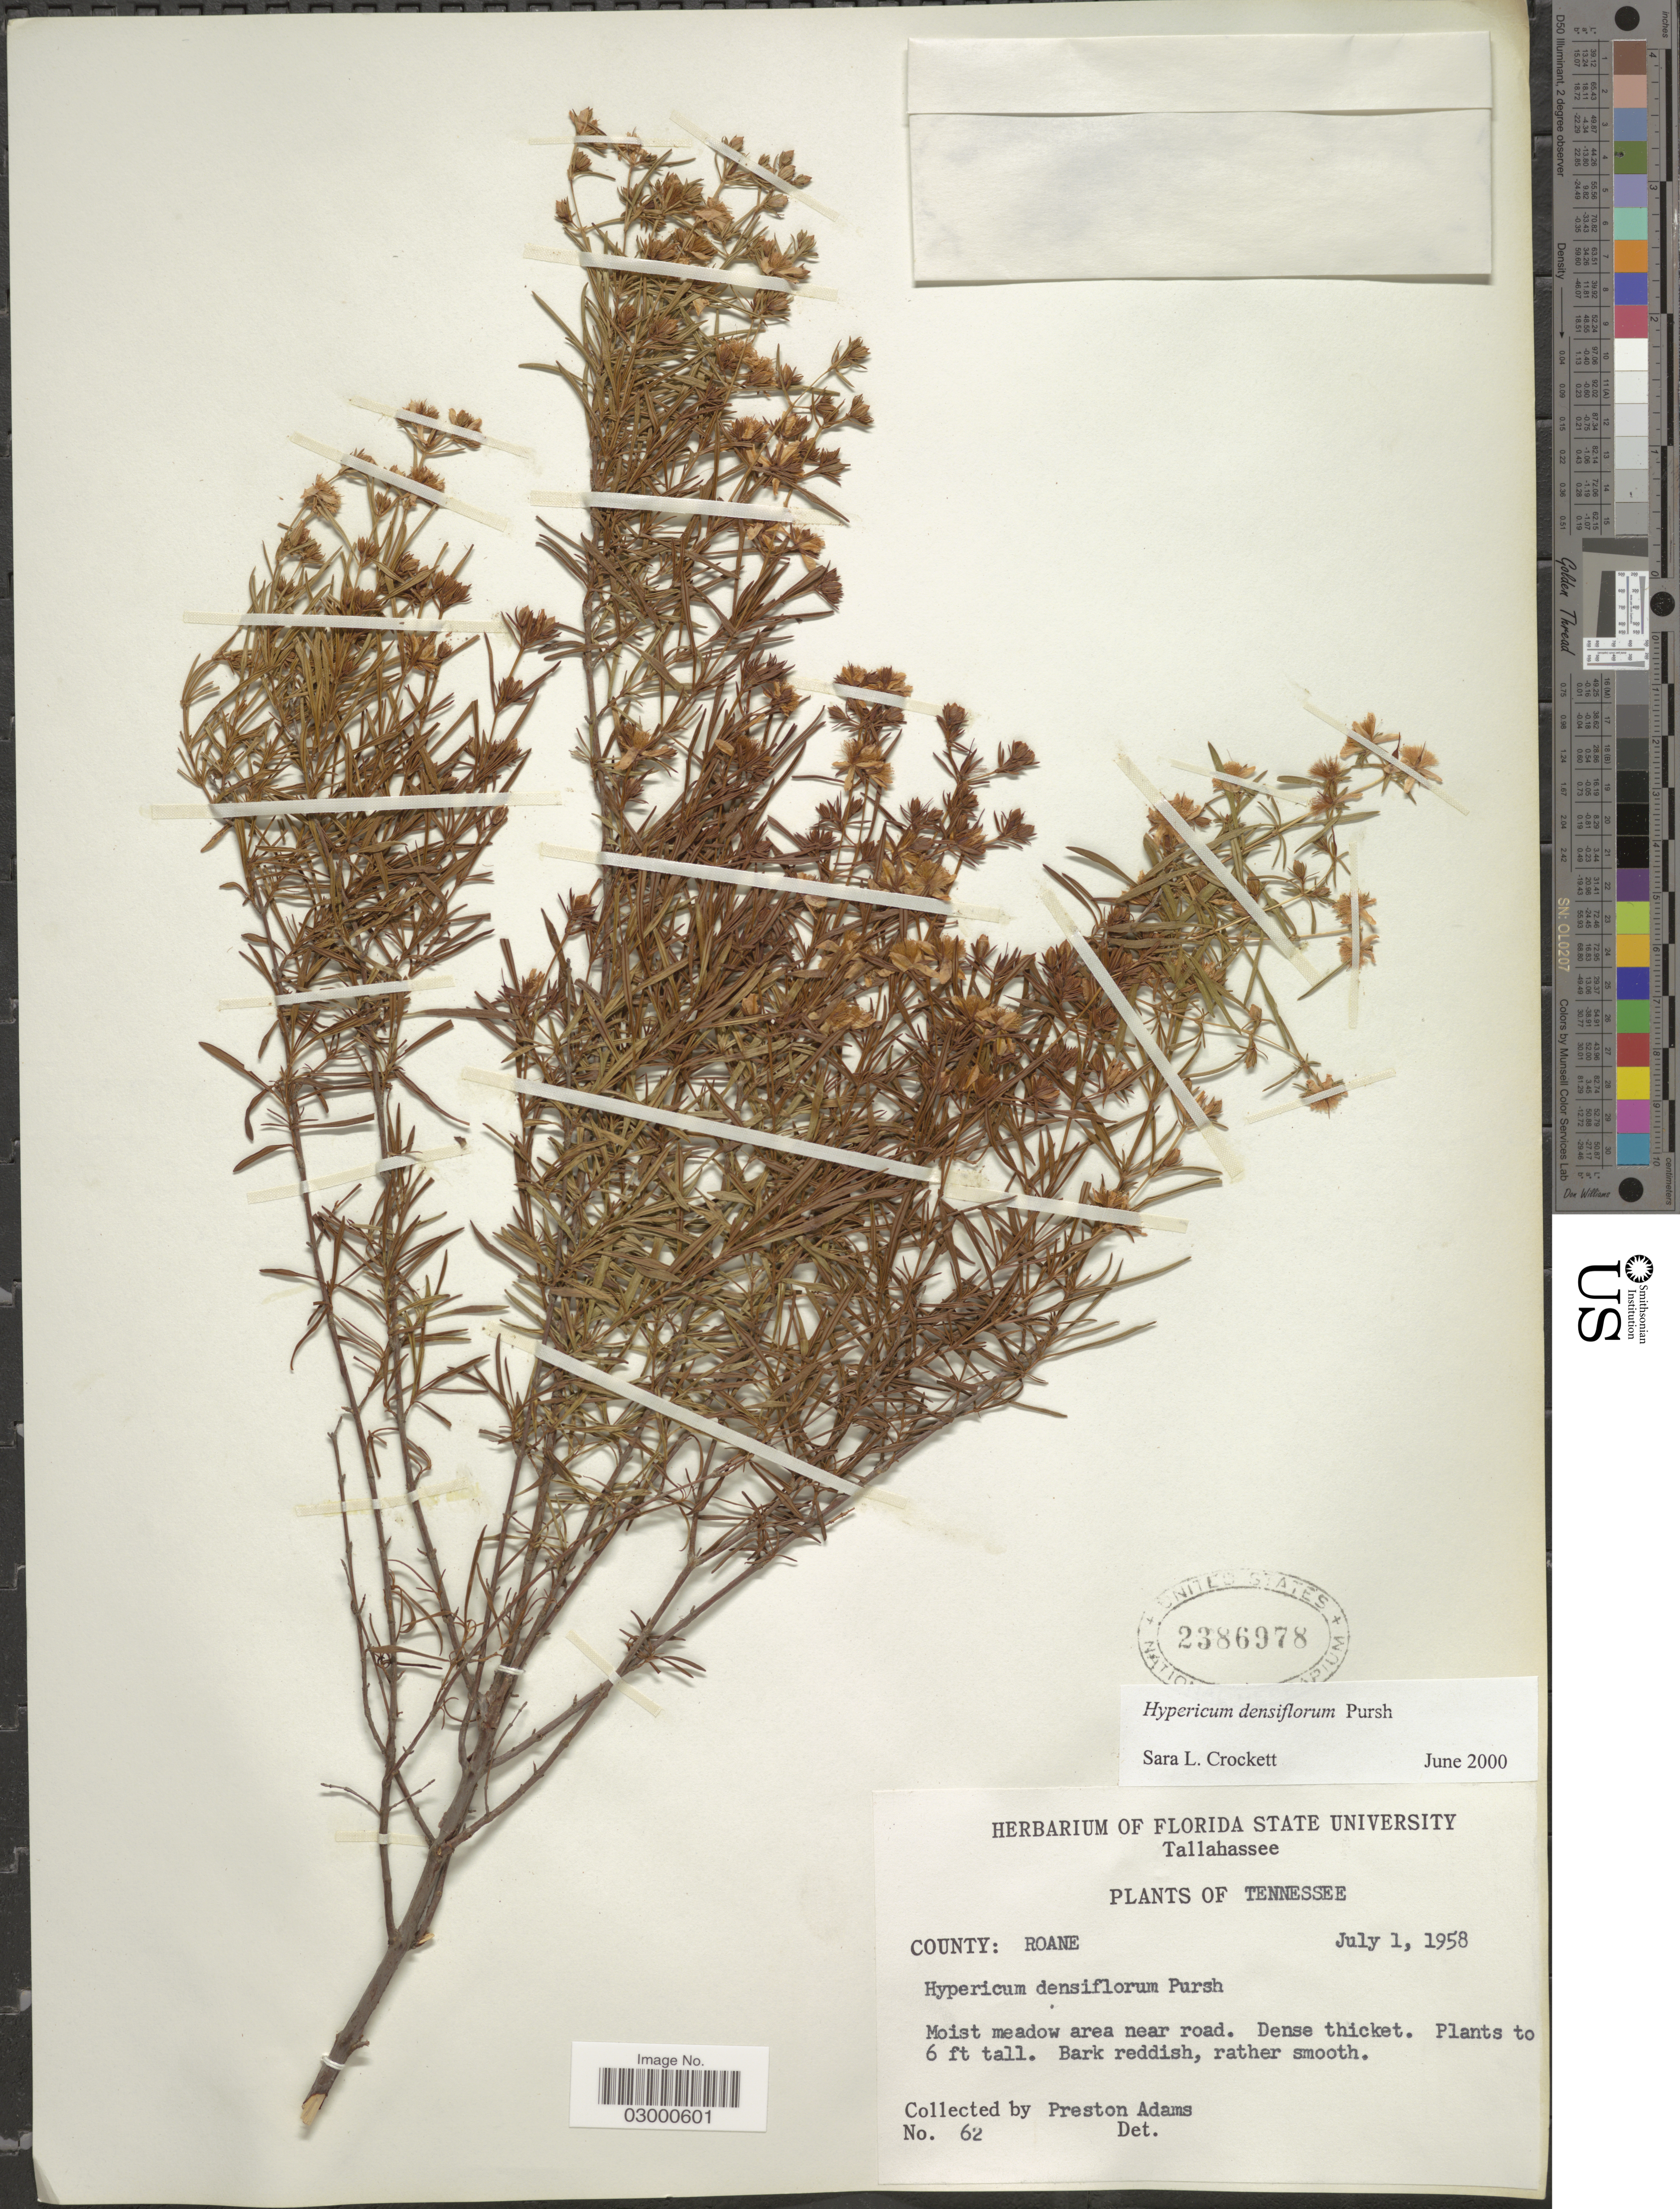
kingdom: Plantae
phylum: Tracheophyta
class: Magnoliopsida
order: Malpighiales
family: Hypericaceae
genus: Hypericum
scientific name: Hypericum densiflorum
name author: Pursh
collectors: P. Adams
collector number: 62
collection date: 1958-07-01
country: United States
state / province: Tennessee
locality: County: Roane.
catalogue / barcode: US 2386978